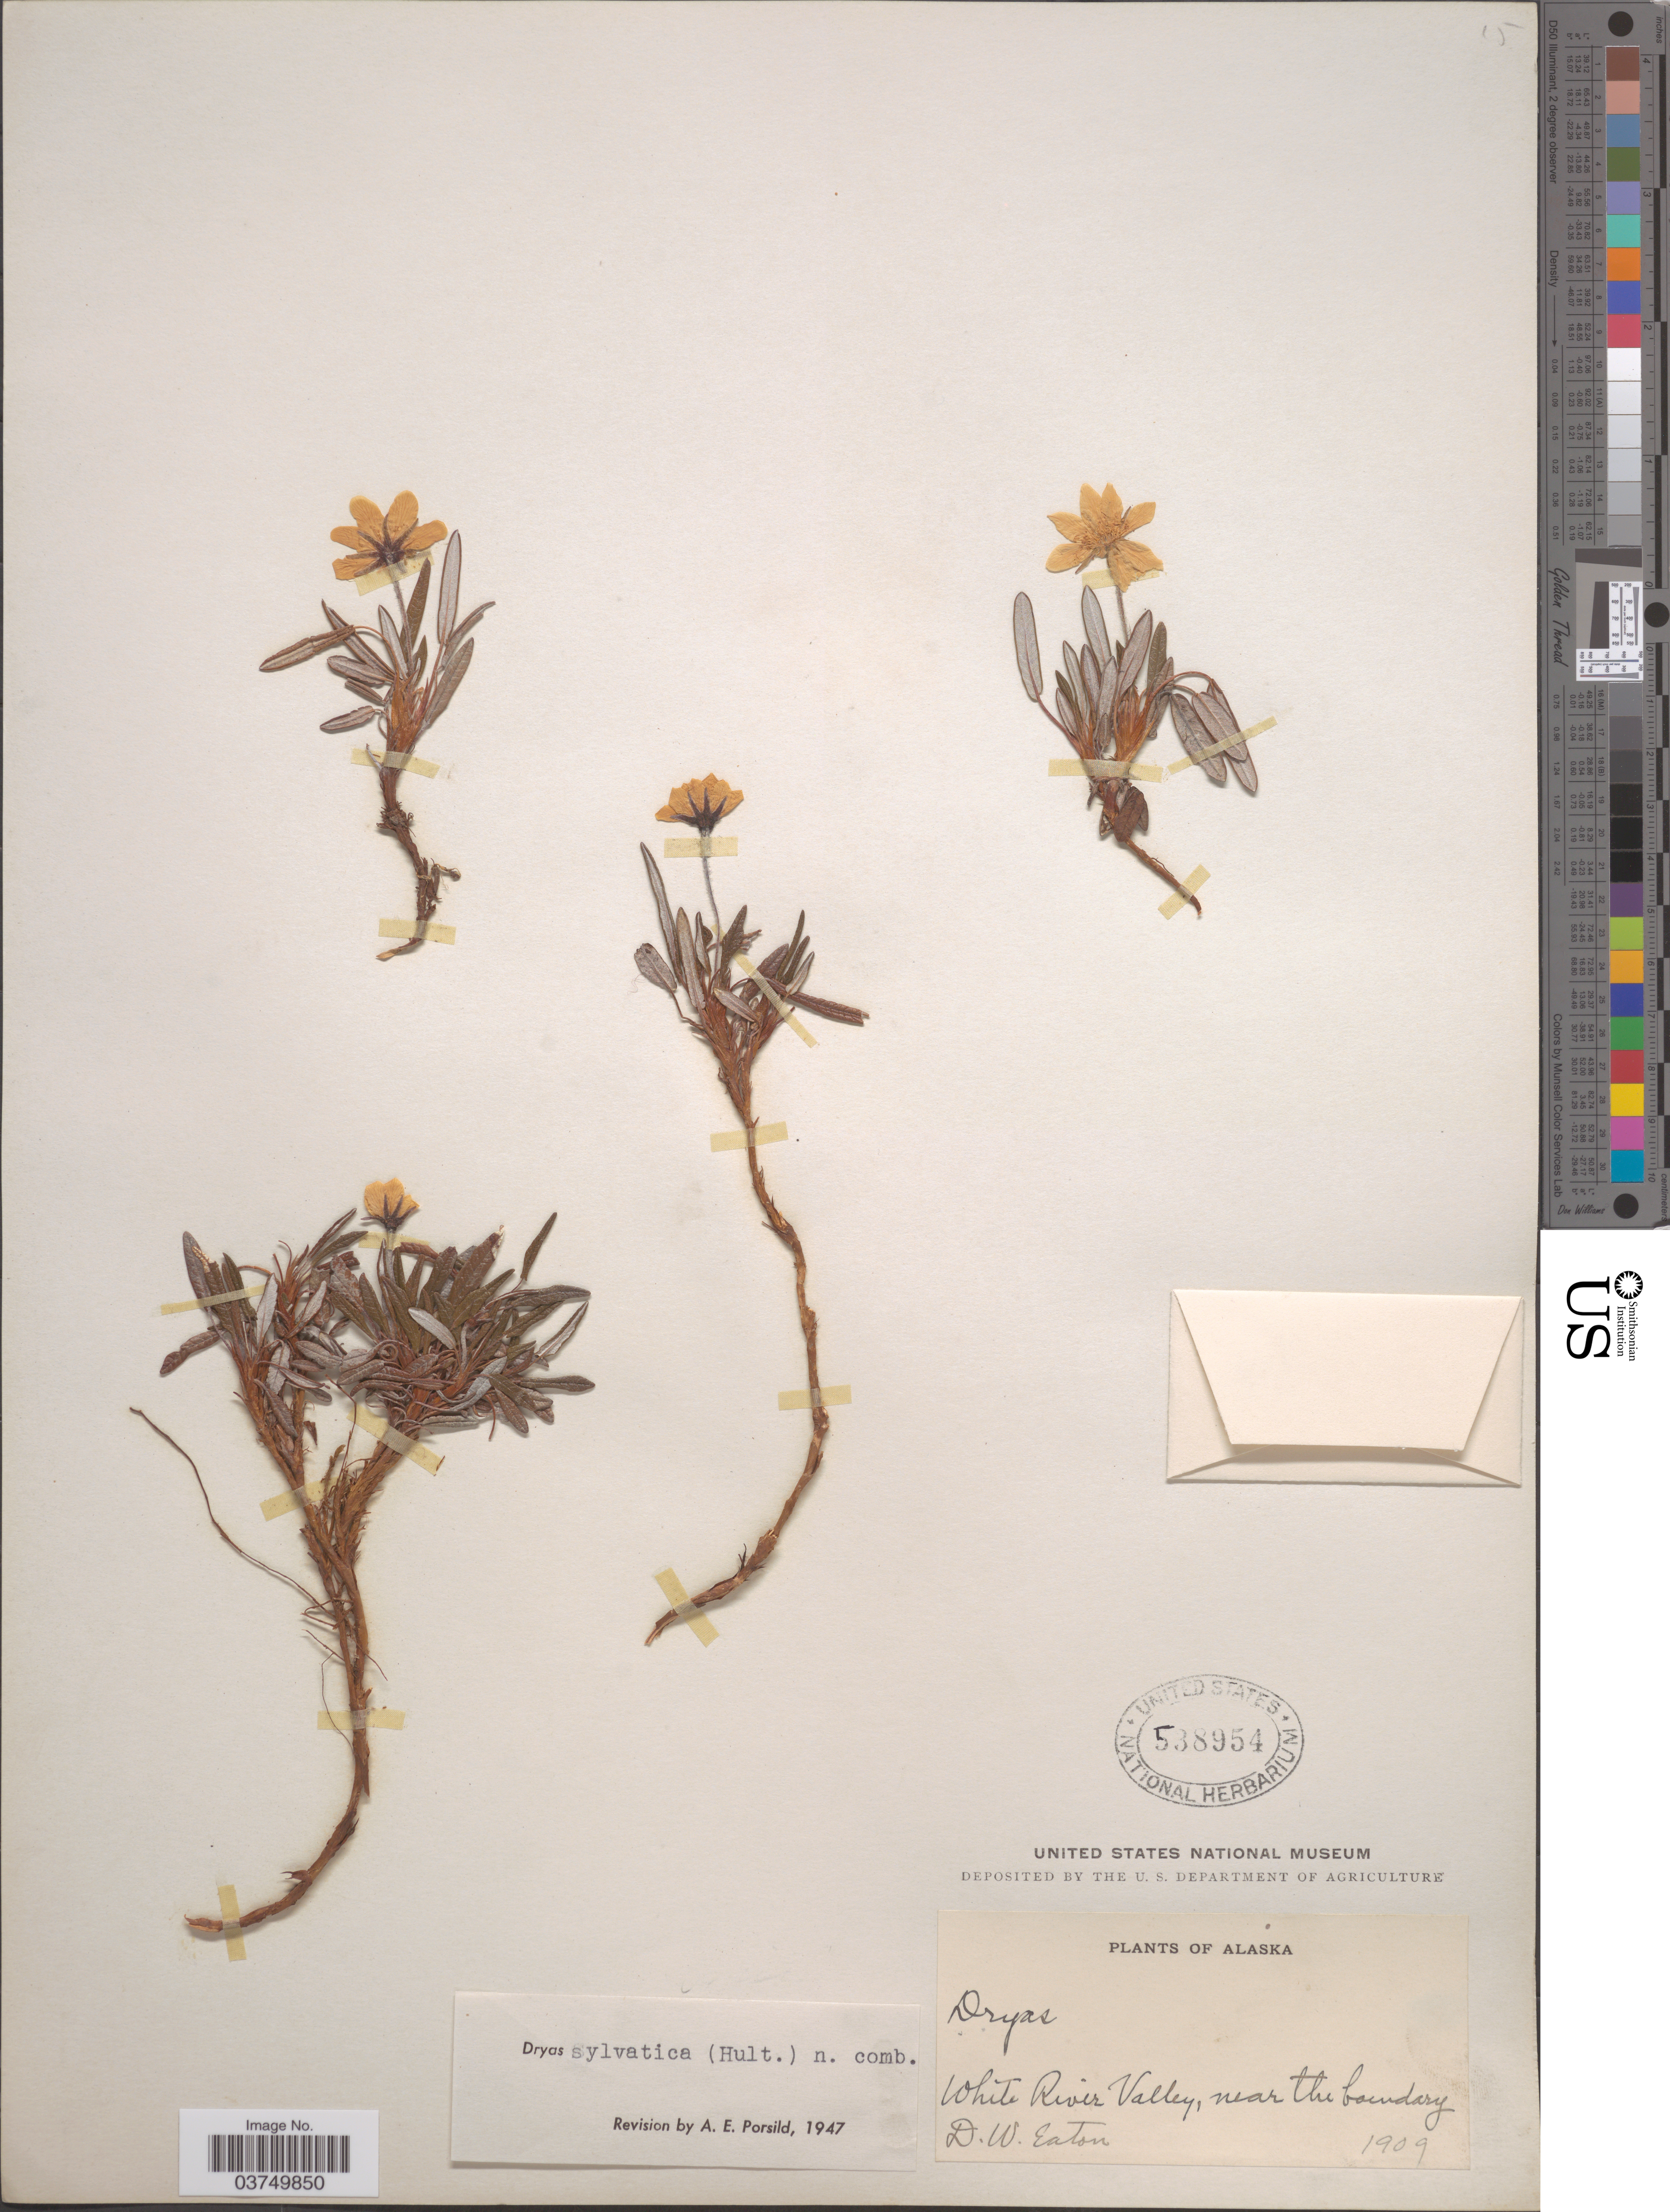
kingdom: Plantae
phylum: Tracheophyta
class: Magnoliopsida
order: Rosales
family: Rosaceae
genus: Dryas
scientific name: Dryas sylvatica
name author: (Hultén) A.E. Porsild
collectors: D. Eaton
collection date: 1909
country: United States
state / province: Alaska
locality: White River Valley, near the boundary.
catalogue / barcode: US 538954